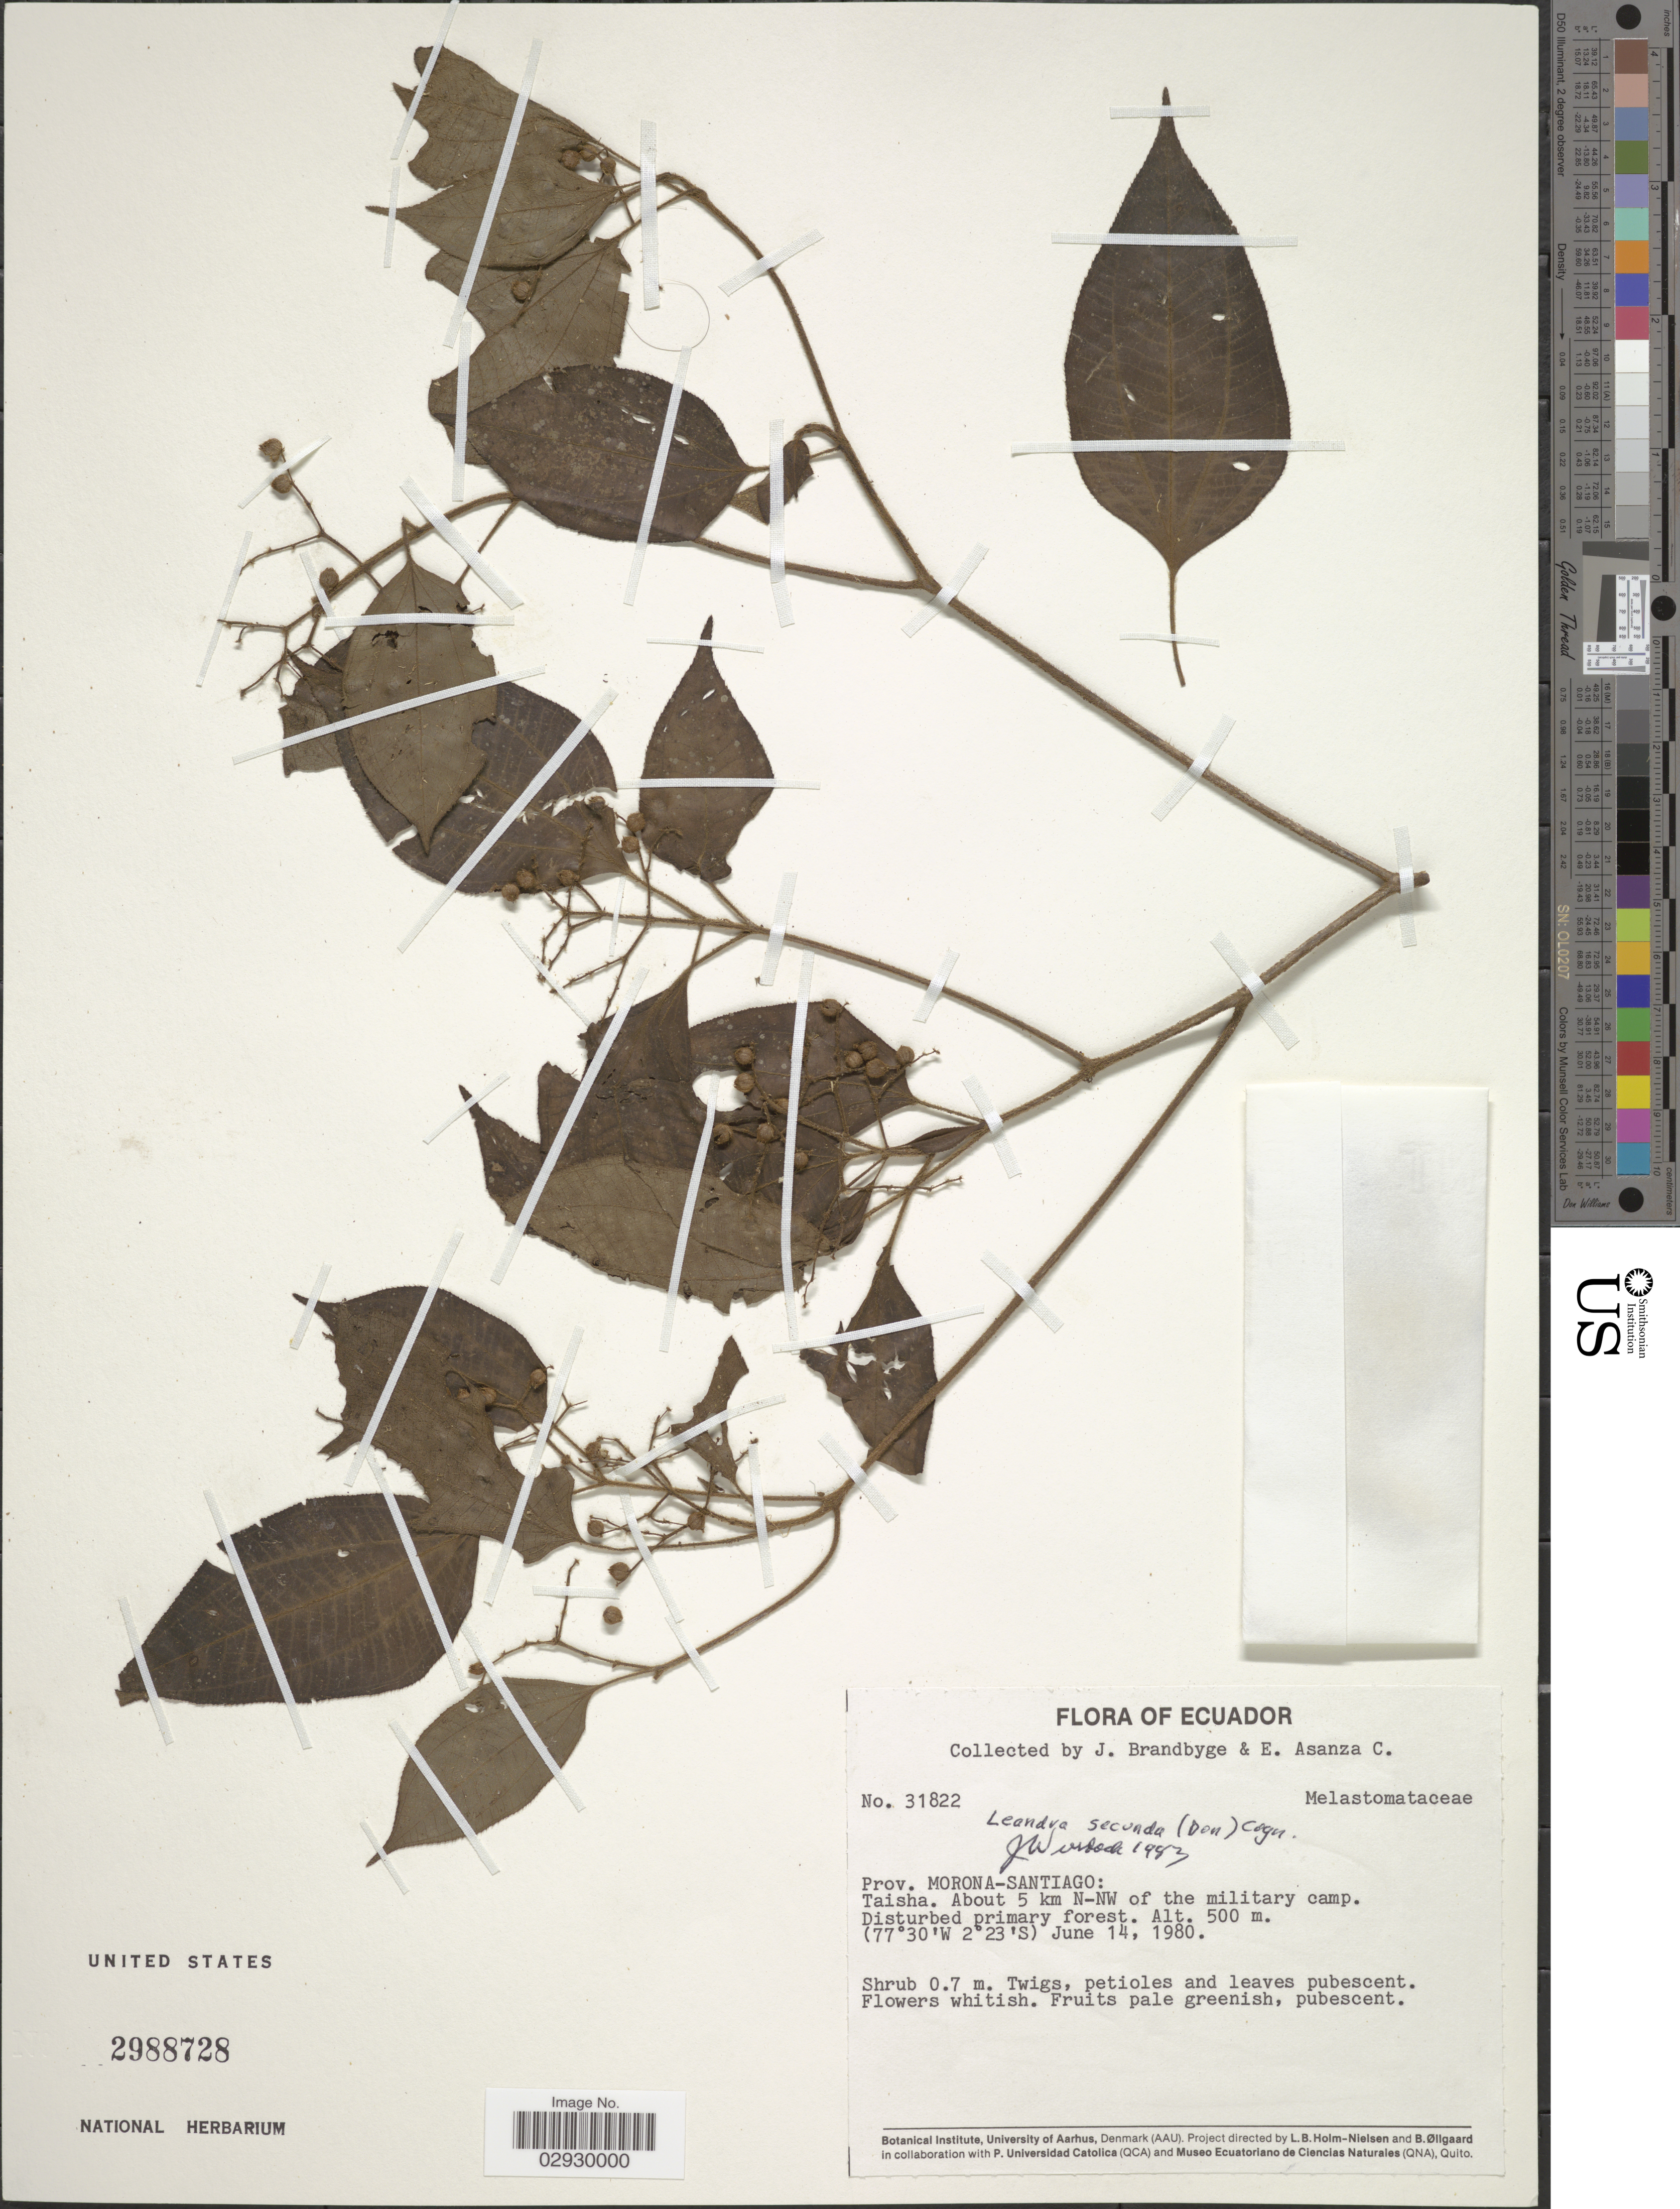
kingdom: Plantae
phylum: Tracheophyta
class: Magnoliopsida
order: Myrtales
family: Melastomataceae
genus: Leandra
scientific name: Leandra secunda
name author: (D. Don) Cogn.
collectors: J. Brandbyge & E. Asanza C.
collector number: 31822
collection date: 1980-06-14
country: Ecuador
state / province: Morona-Santiago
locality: Taisha. About 5 km N-NW of the military camp.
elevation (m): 500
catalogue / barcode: US 2988728